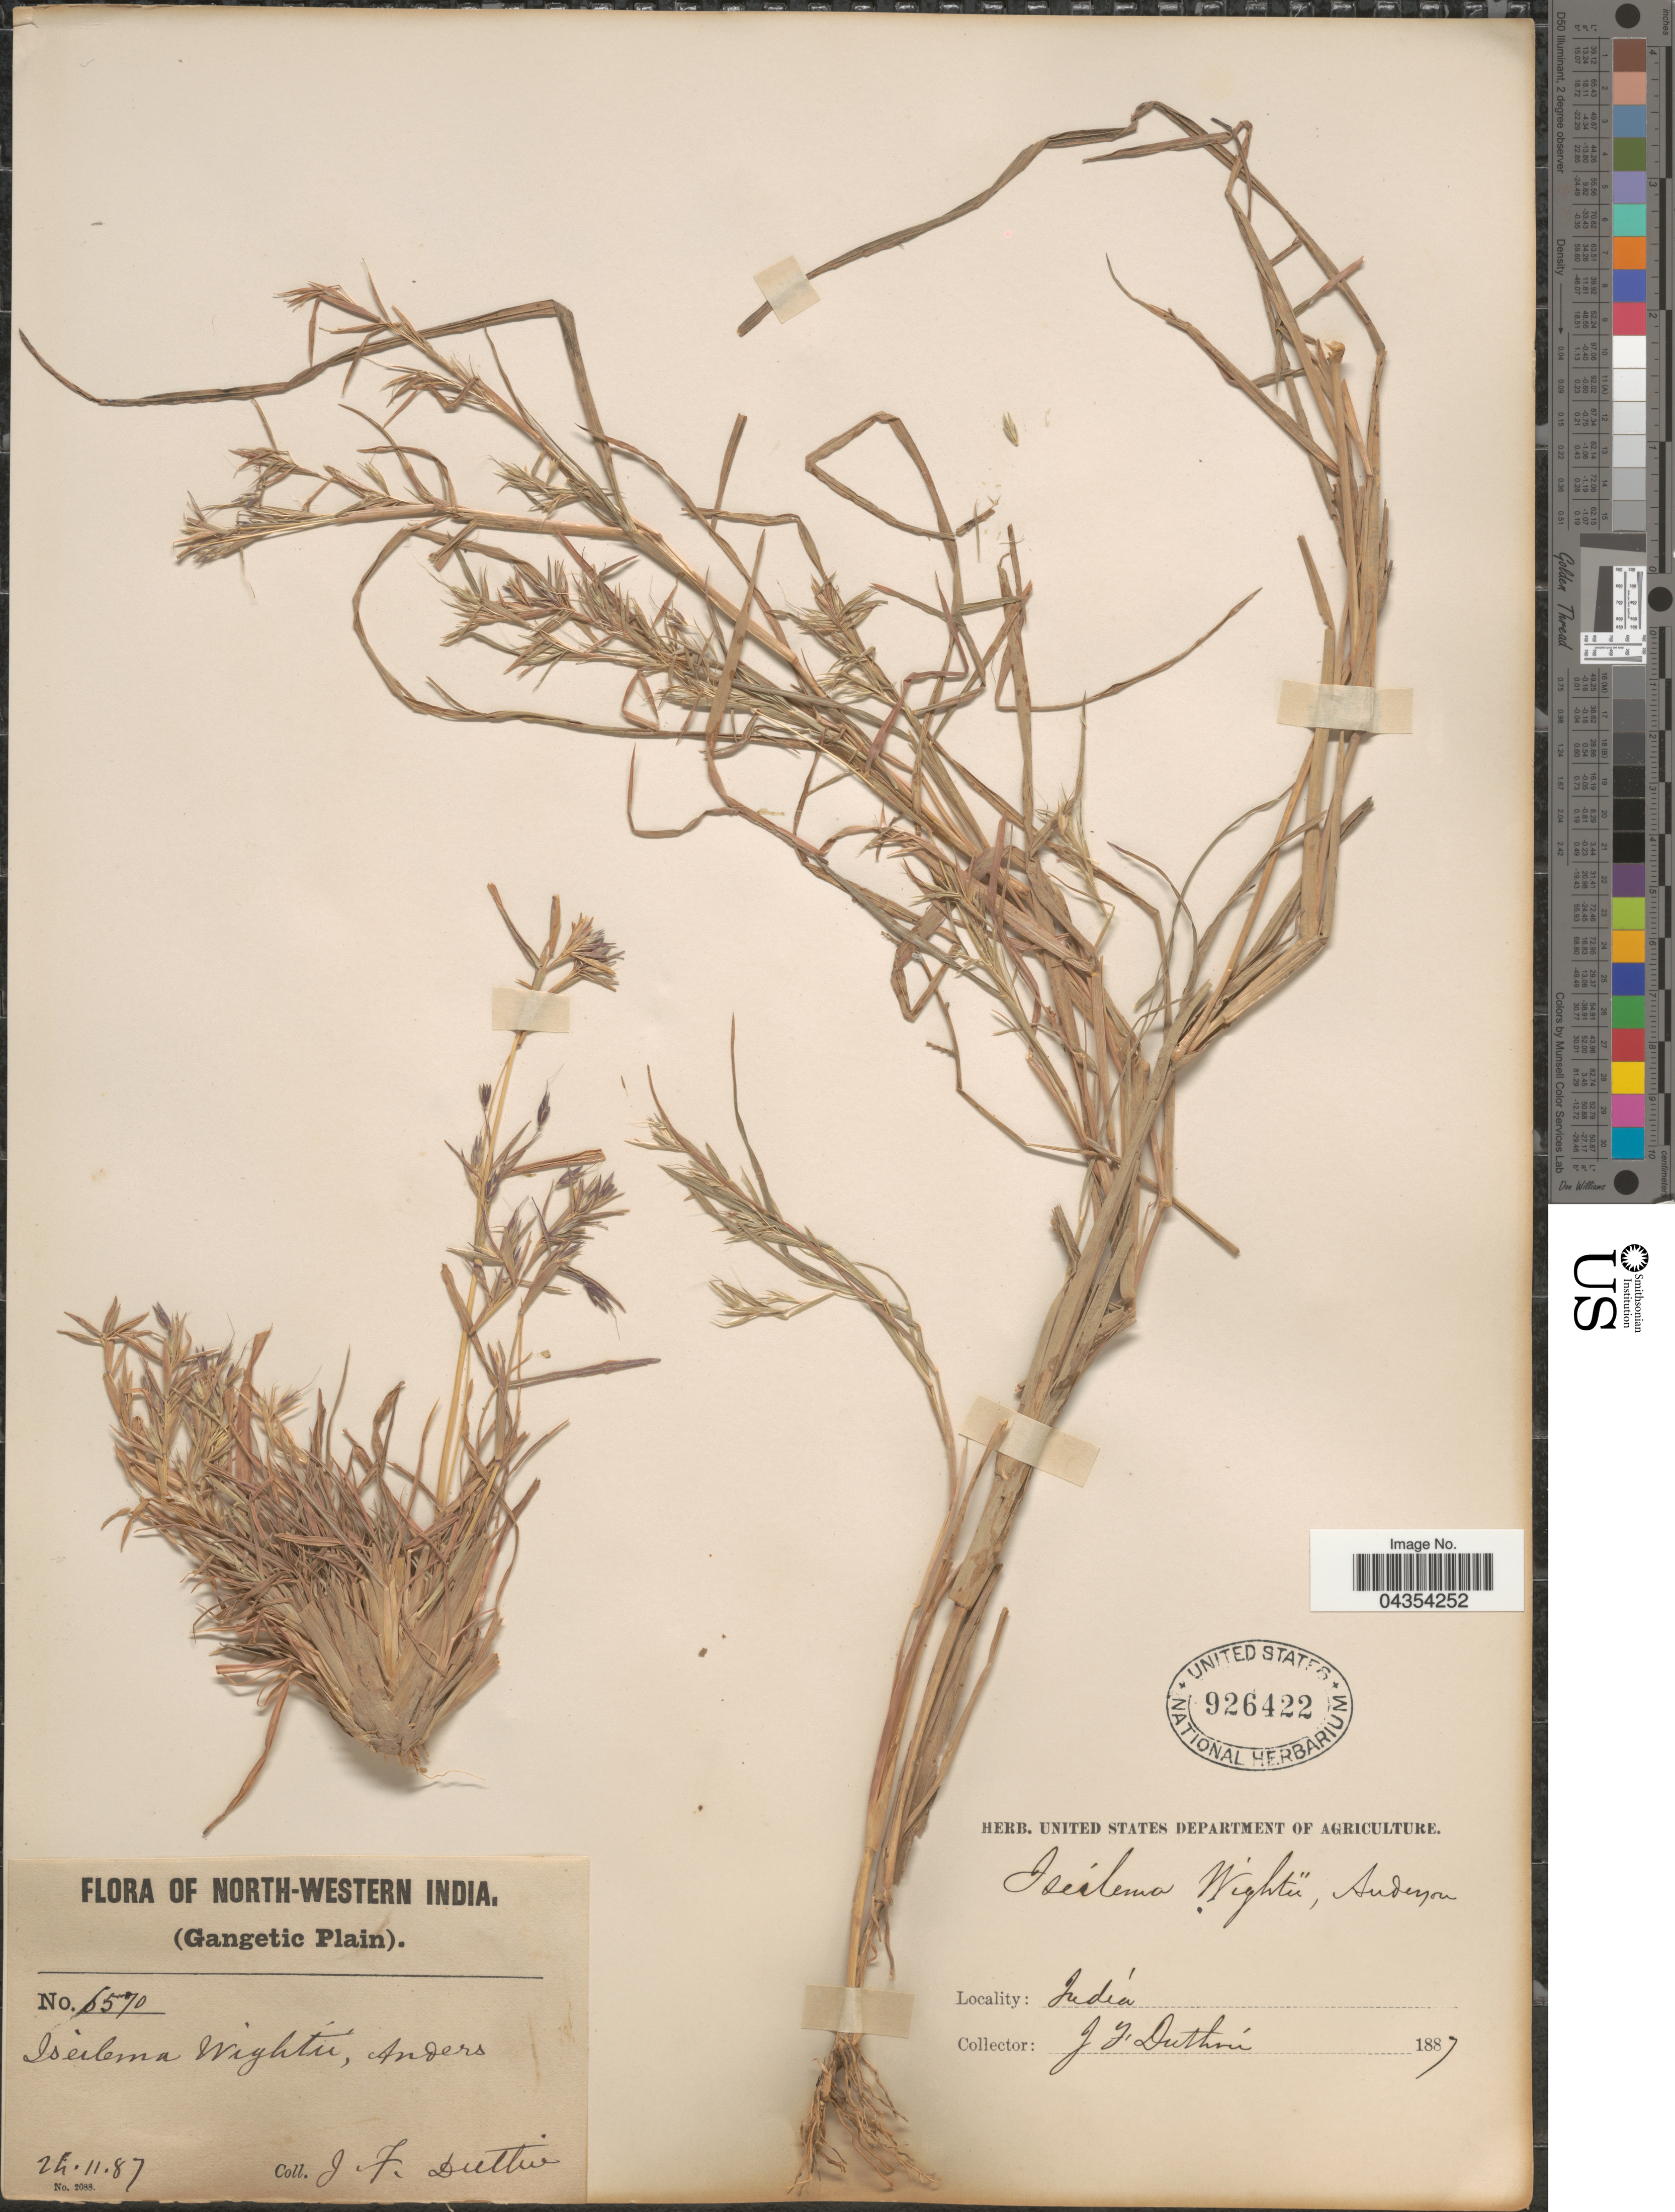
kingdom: Plantae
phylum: Tracheophyta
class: Liliopsida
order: Poales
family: Poaceae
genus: Iseilema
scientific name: Iseilema prostratum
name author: (L.) Andersson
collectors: J. F. Duthie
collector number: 6570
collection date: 1887-11-24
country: India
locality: North-Western India. (Gangetic Plain).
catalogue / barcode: US 926422